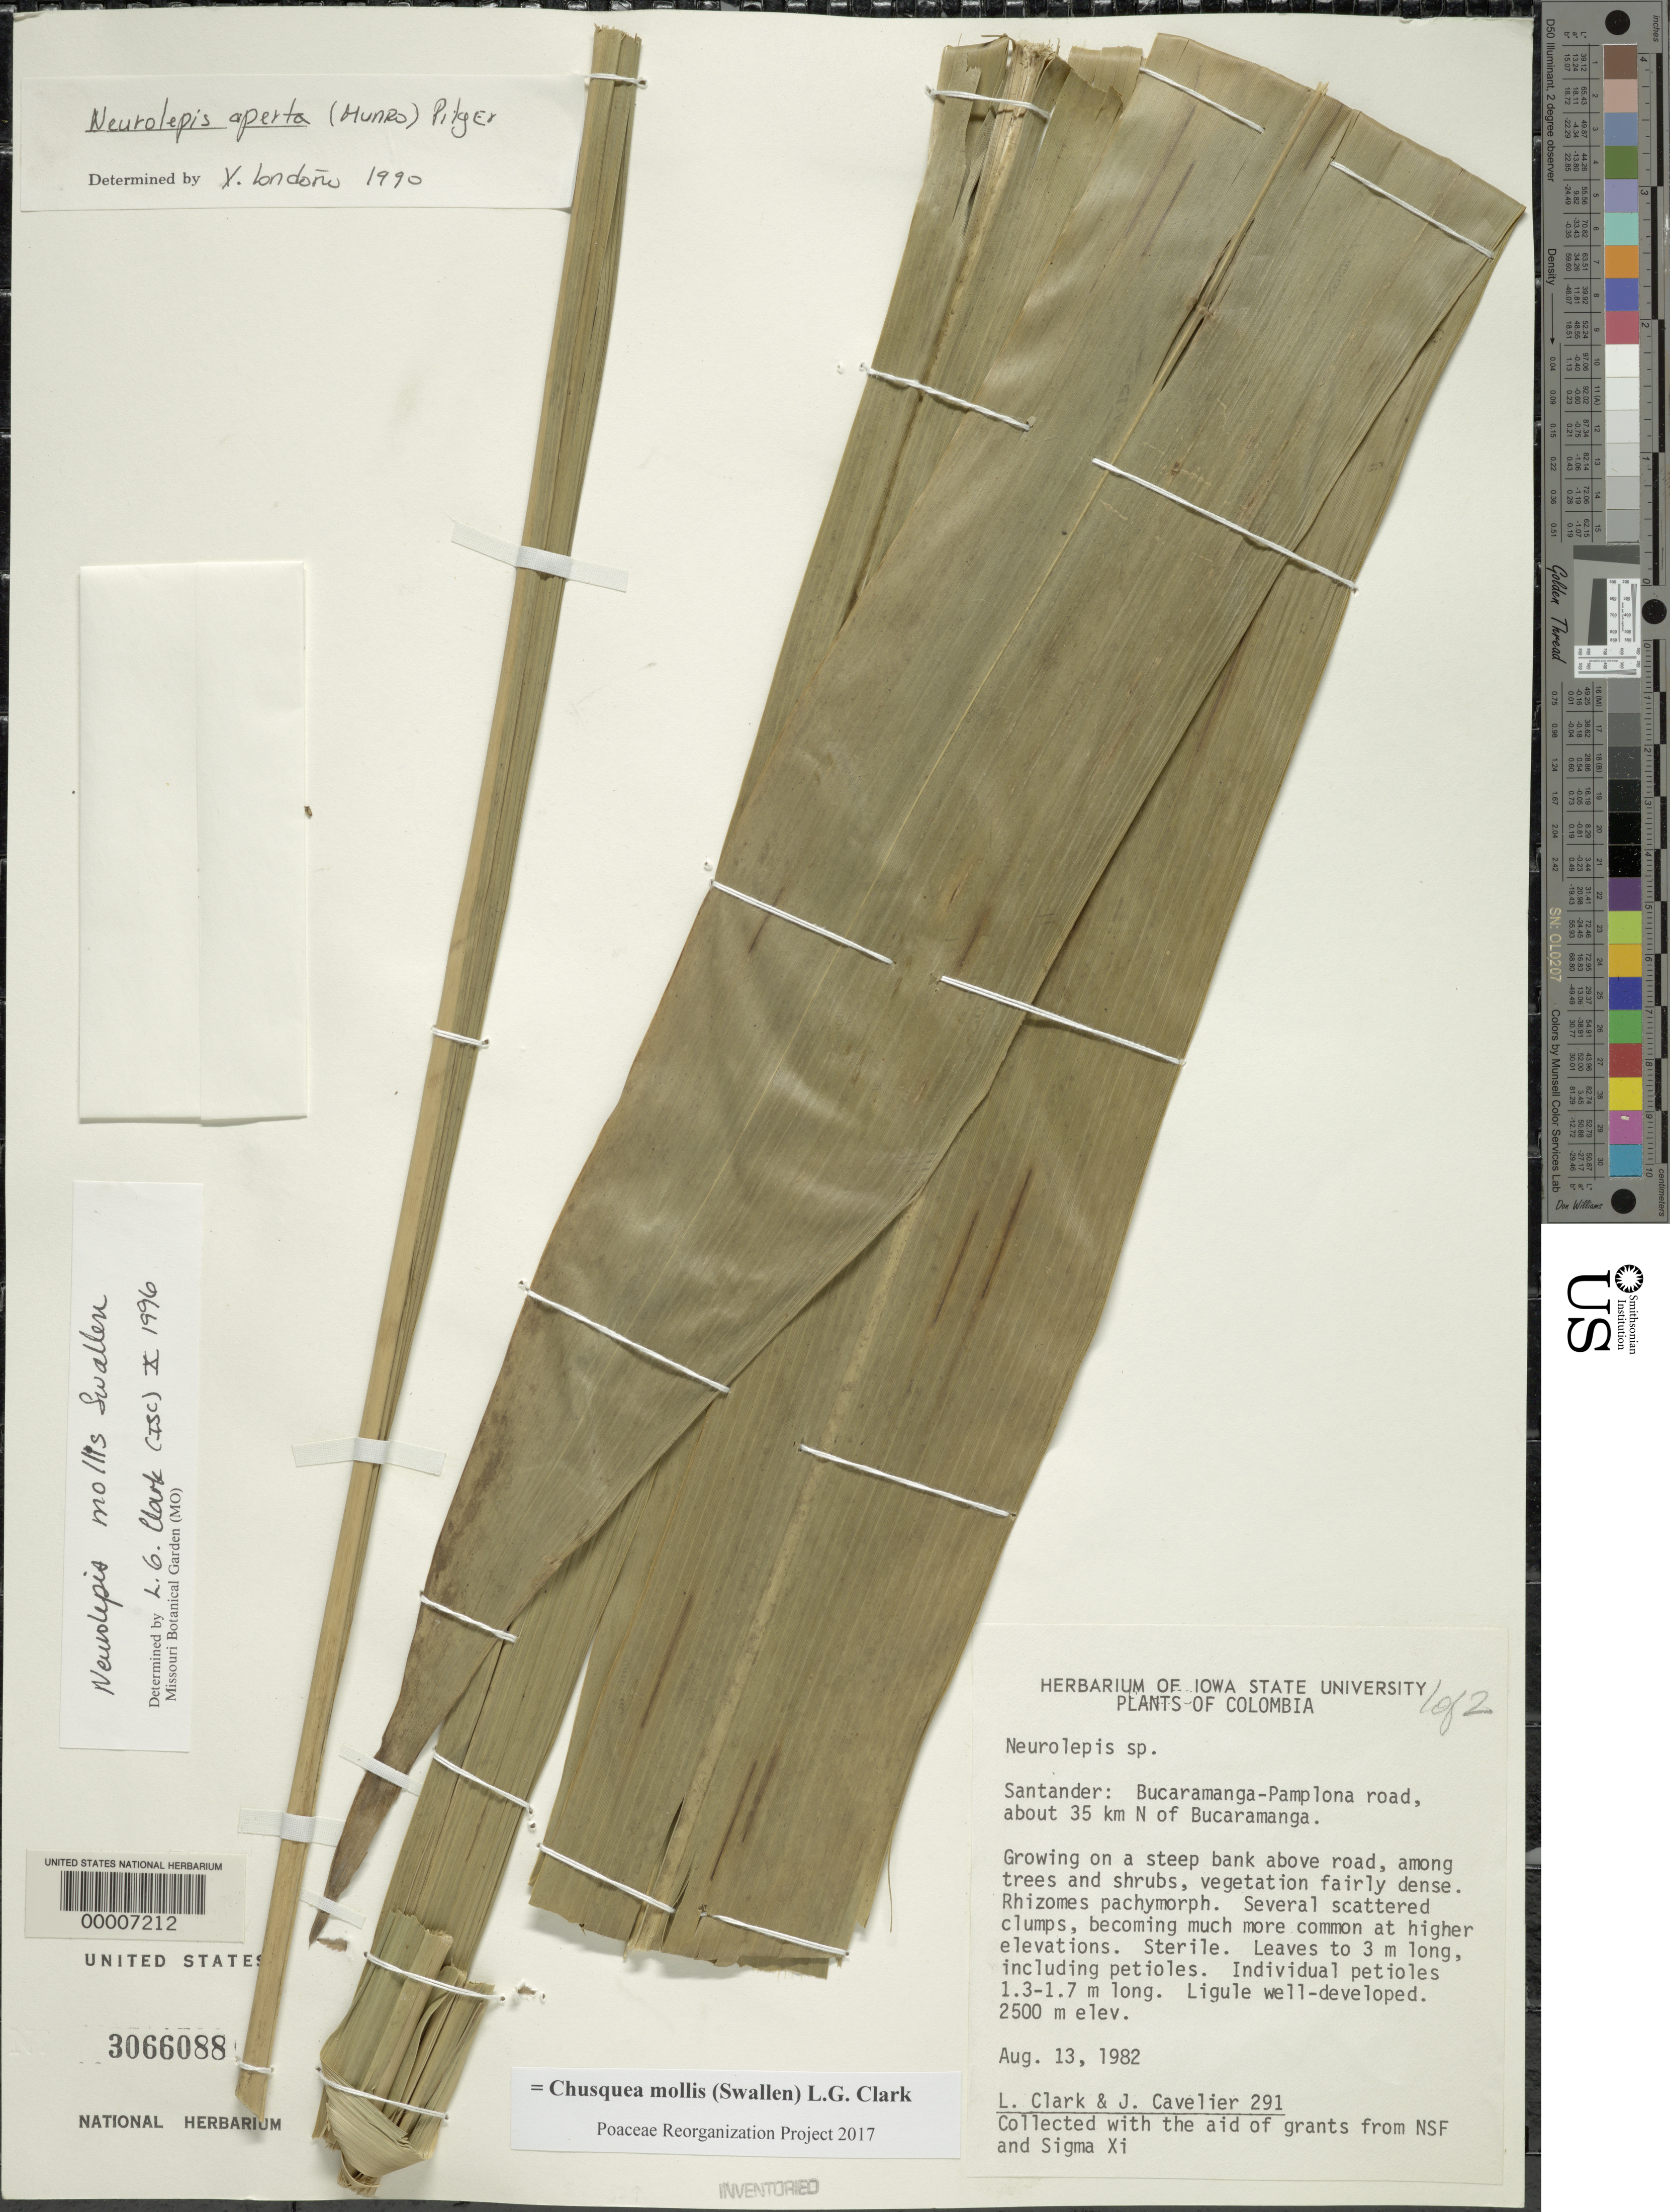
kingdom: Plantae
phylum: Tracheophyta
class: Liliopsida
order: Poales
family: Poaceae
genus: Chusquea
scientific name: Chusquea mollis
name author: (Swallen) L.G. Clark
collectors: L. G. Clark & J. Cavelier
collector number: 291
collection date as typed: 13 Aug 1982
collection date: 1982-08-13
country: Colombia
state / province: Santander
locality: Bucaramanga-Pamplona Road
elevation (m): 2500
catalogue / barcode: US 3066088